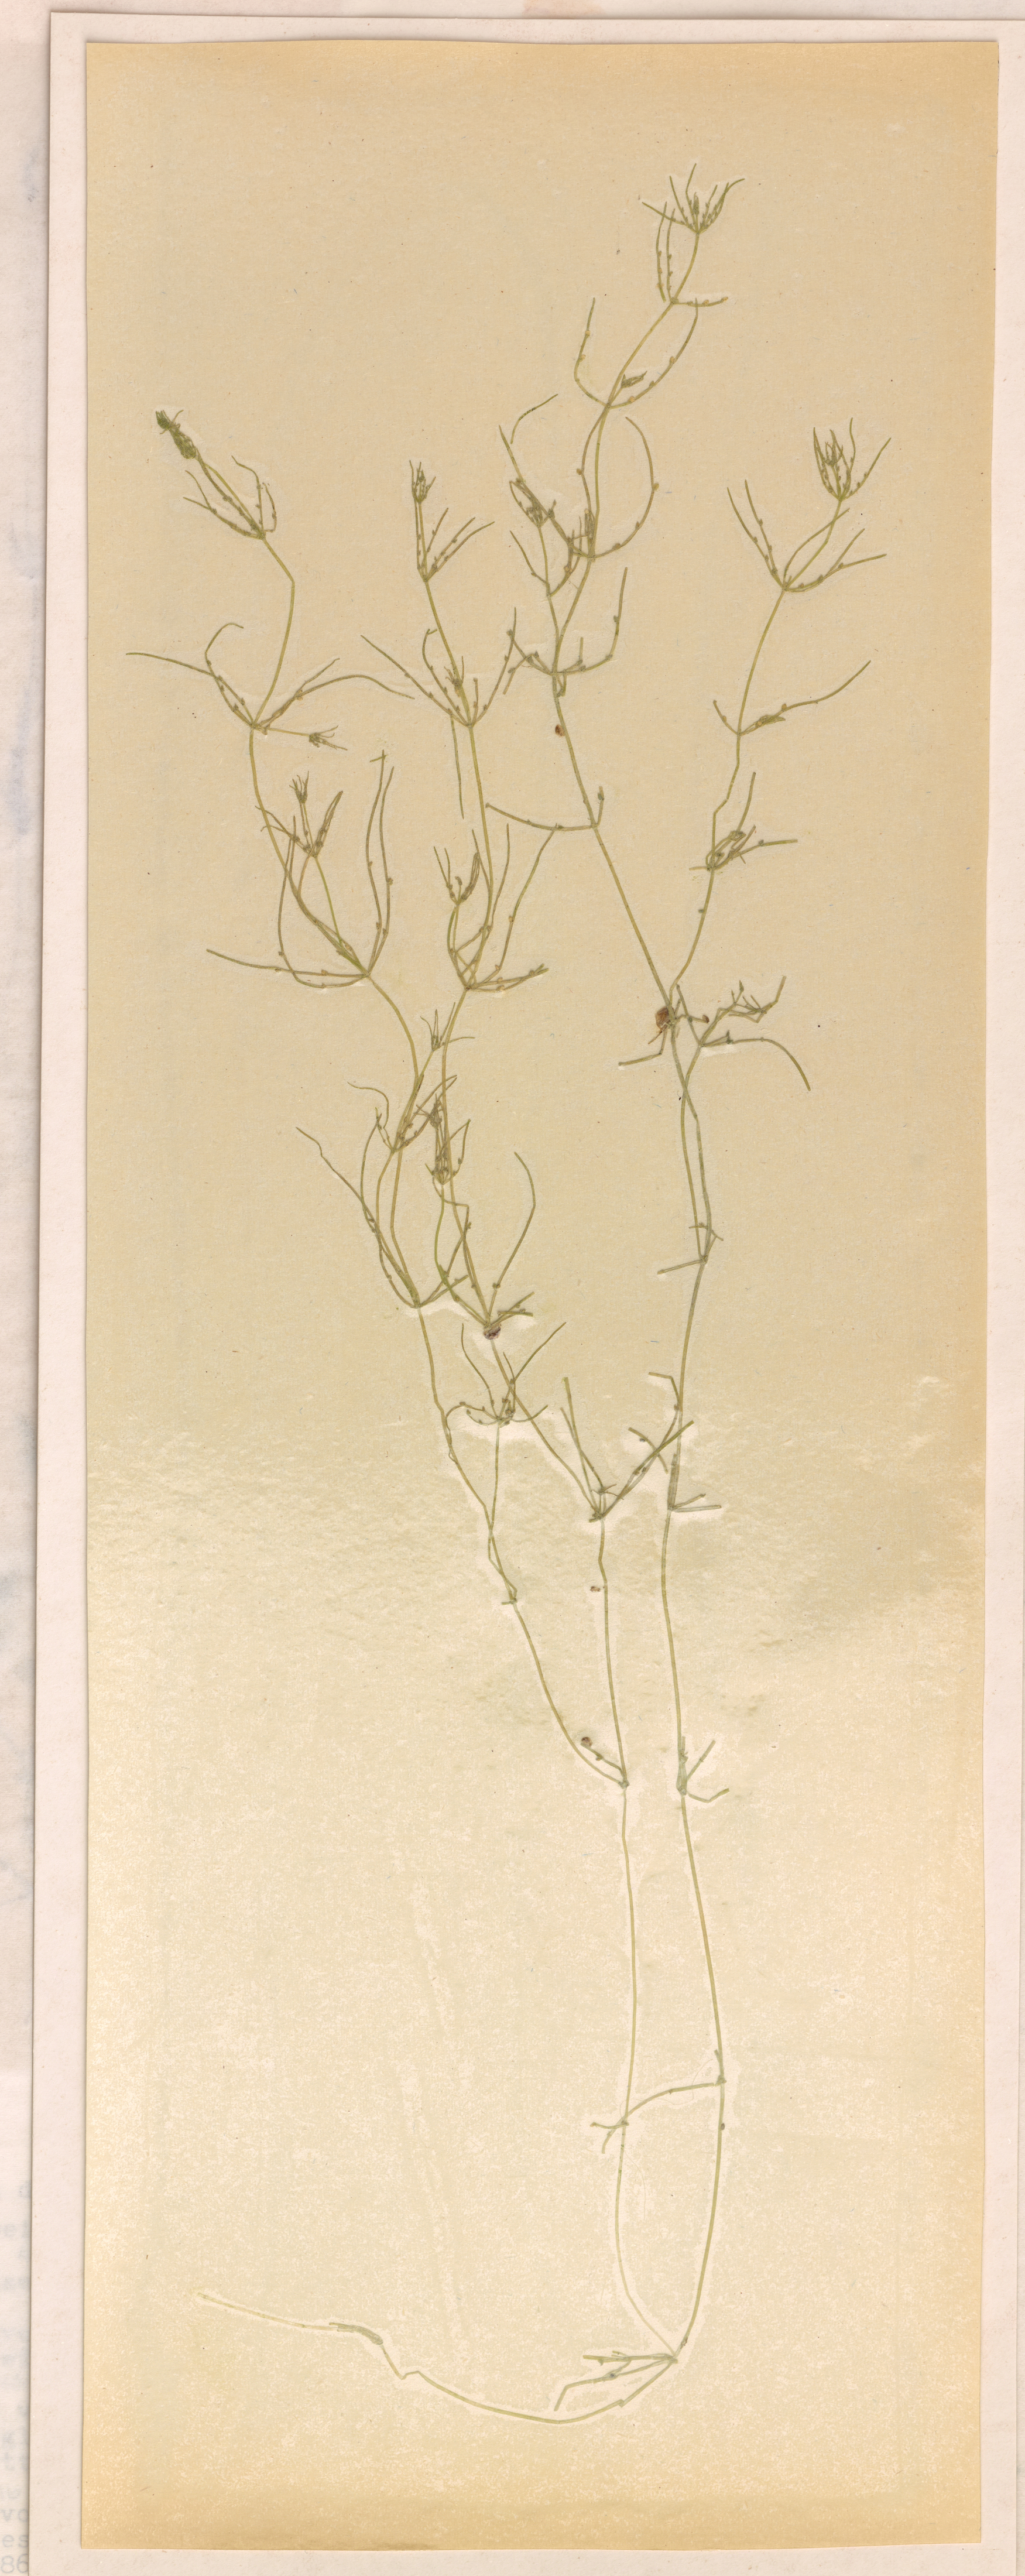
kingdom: Plantae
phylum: Charophyta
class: Charophyceae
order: Charales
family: Characeae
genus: Chara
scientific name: Chara denudata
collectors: J. Kiechle, W. Kause & H. Krause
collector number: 50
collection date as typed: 12 Sep 1986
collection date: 1986-09-12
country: Germany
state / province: Baden-wurttemberg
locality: Lake constance (bodensee), allensbach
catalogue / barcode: US 15017